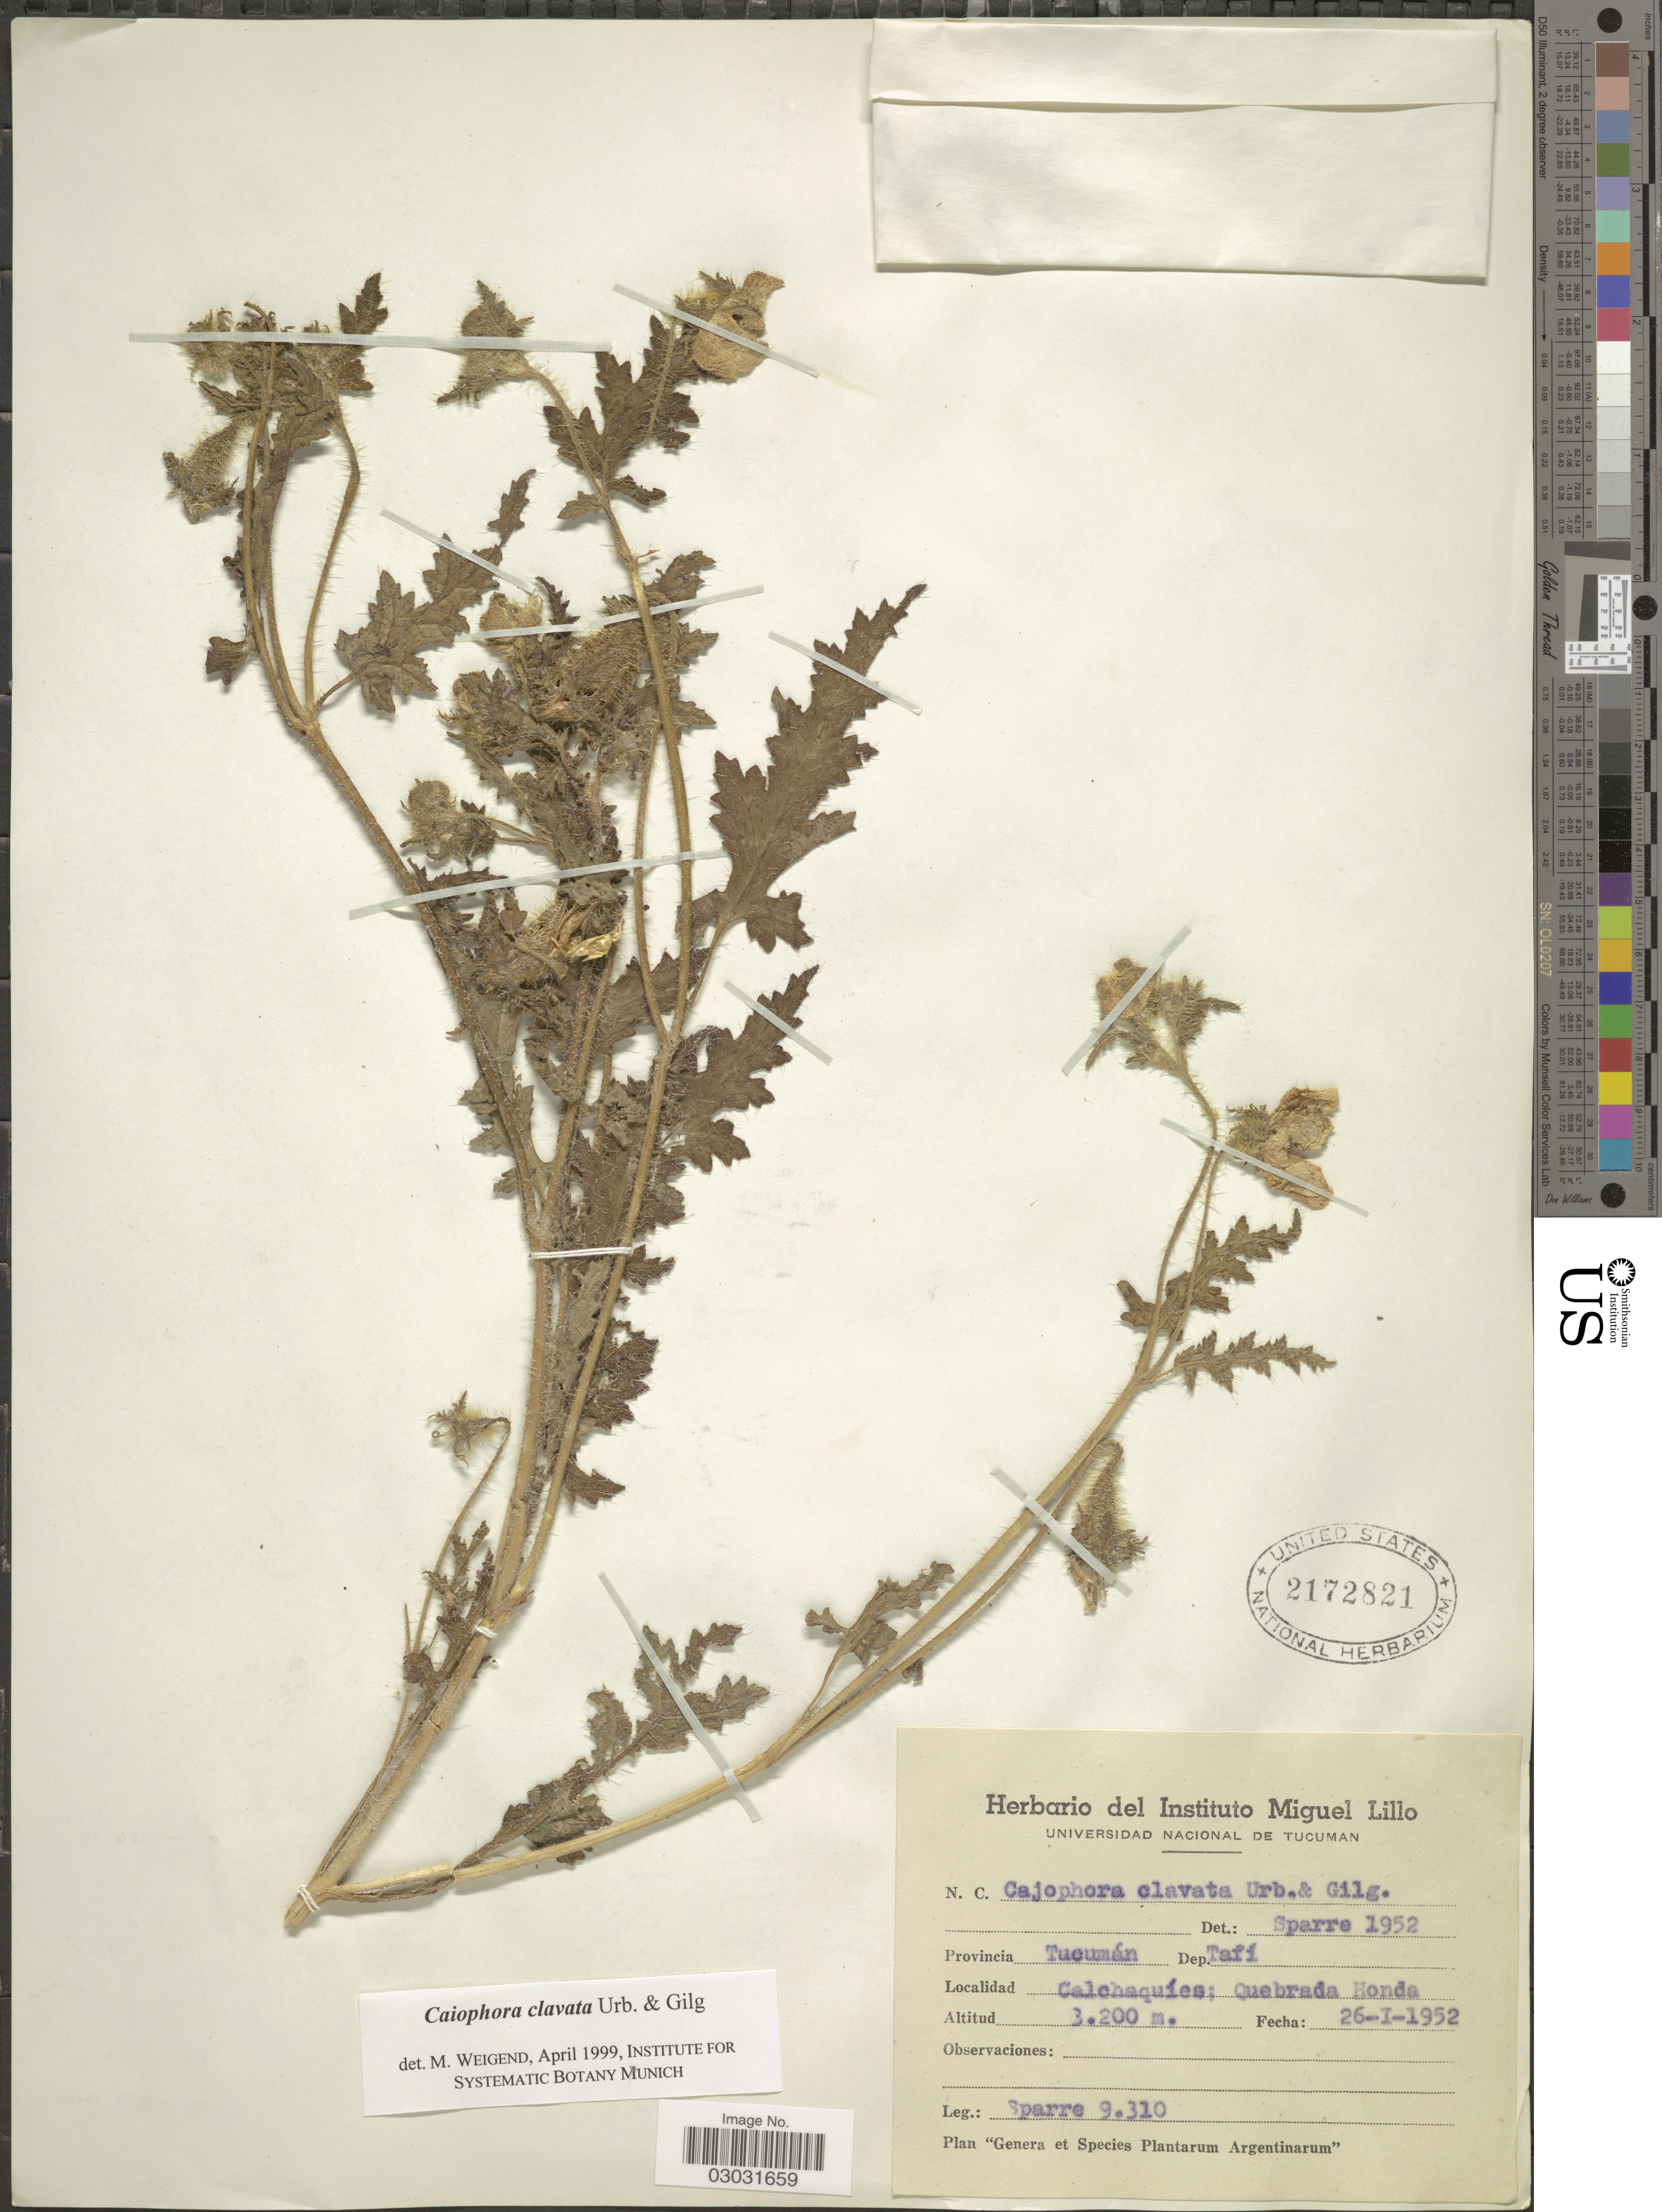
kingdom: Plantae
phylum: Tracheophyta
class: Magnoliopsida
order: Cornales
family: Loasaceae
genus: Caiophora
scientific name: Caiophora clavata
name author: Urb. & Gilg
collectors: Sparre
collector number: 9310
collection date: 1952-01-26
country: Argentina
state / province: Tucuman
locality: Dep. Tafí. Calchaquíes; Quebrada Honda.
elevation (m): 3200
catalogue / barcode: US 2172821